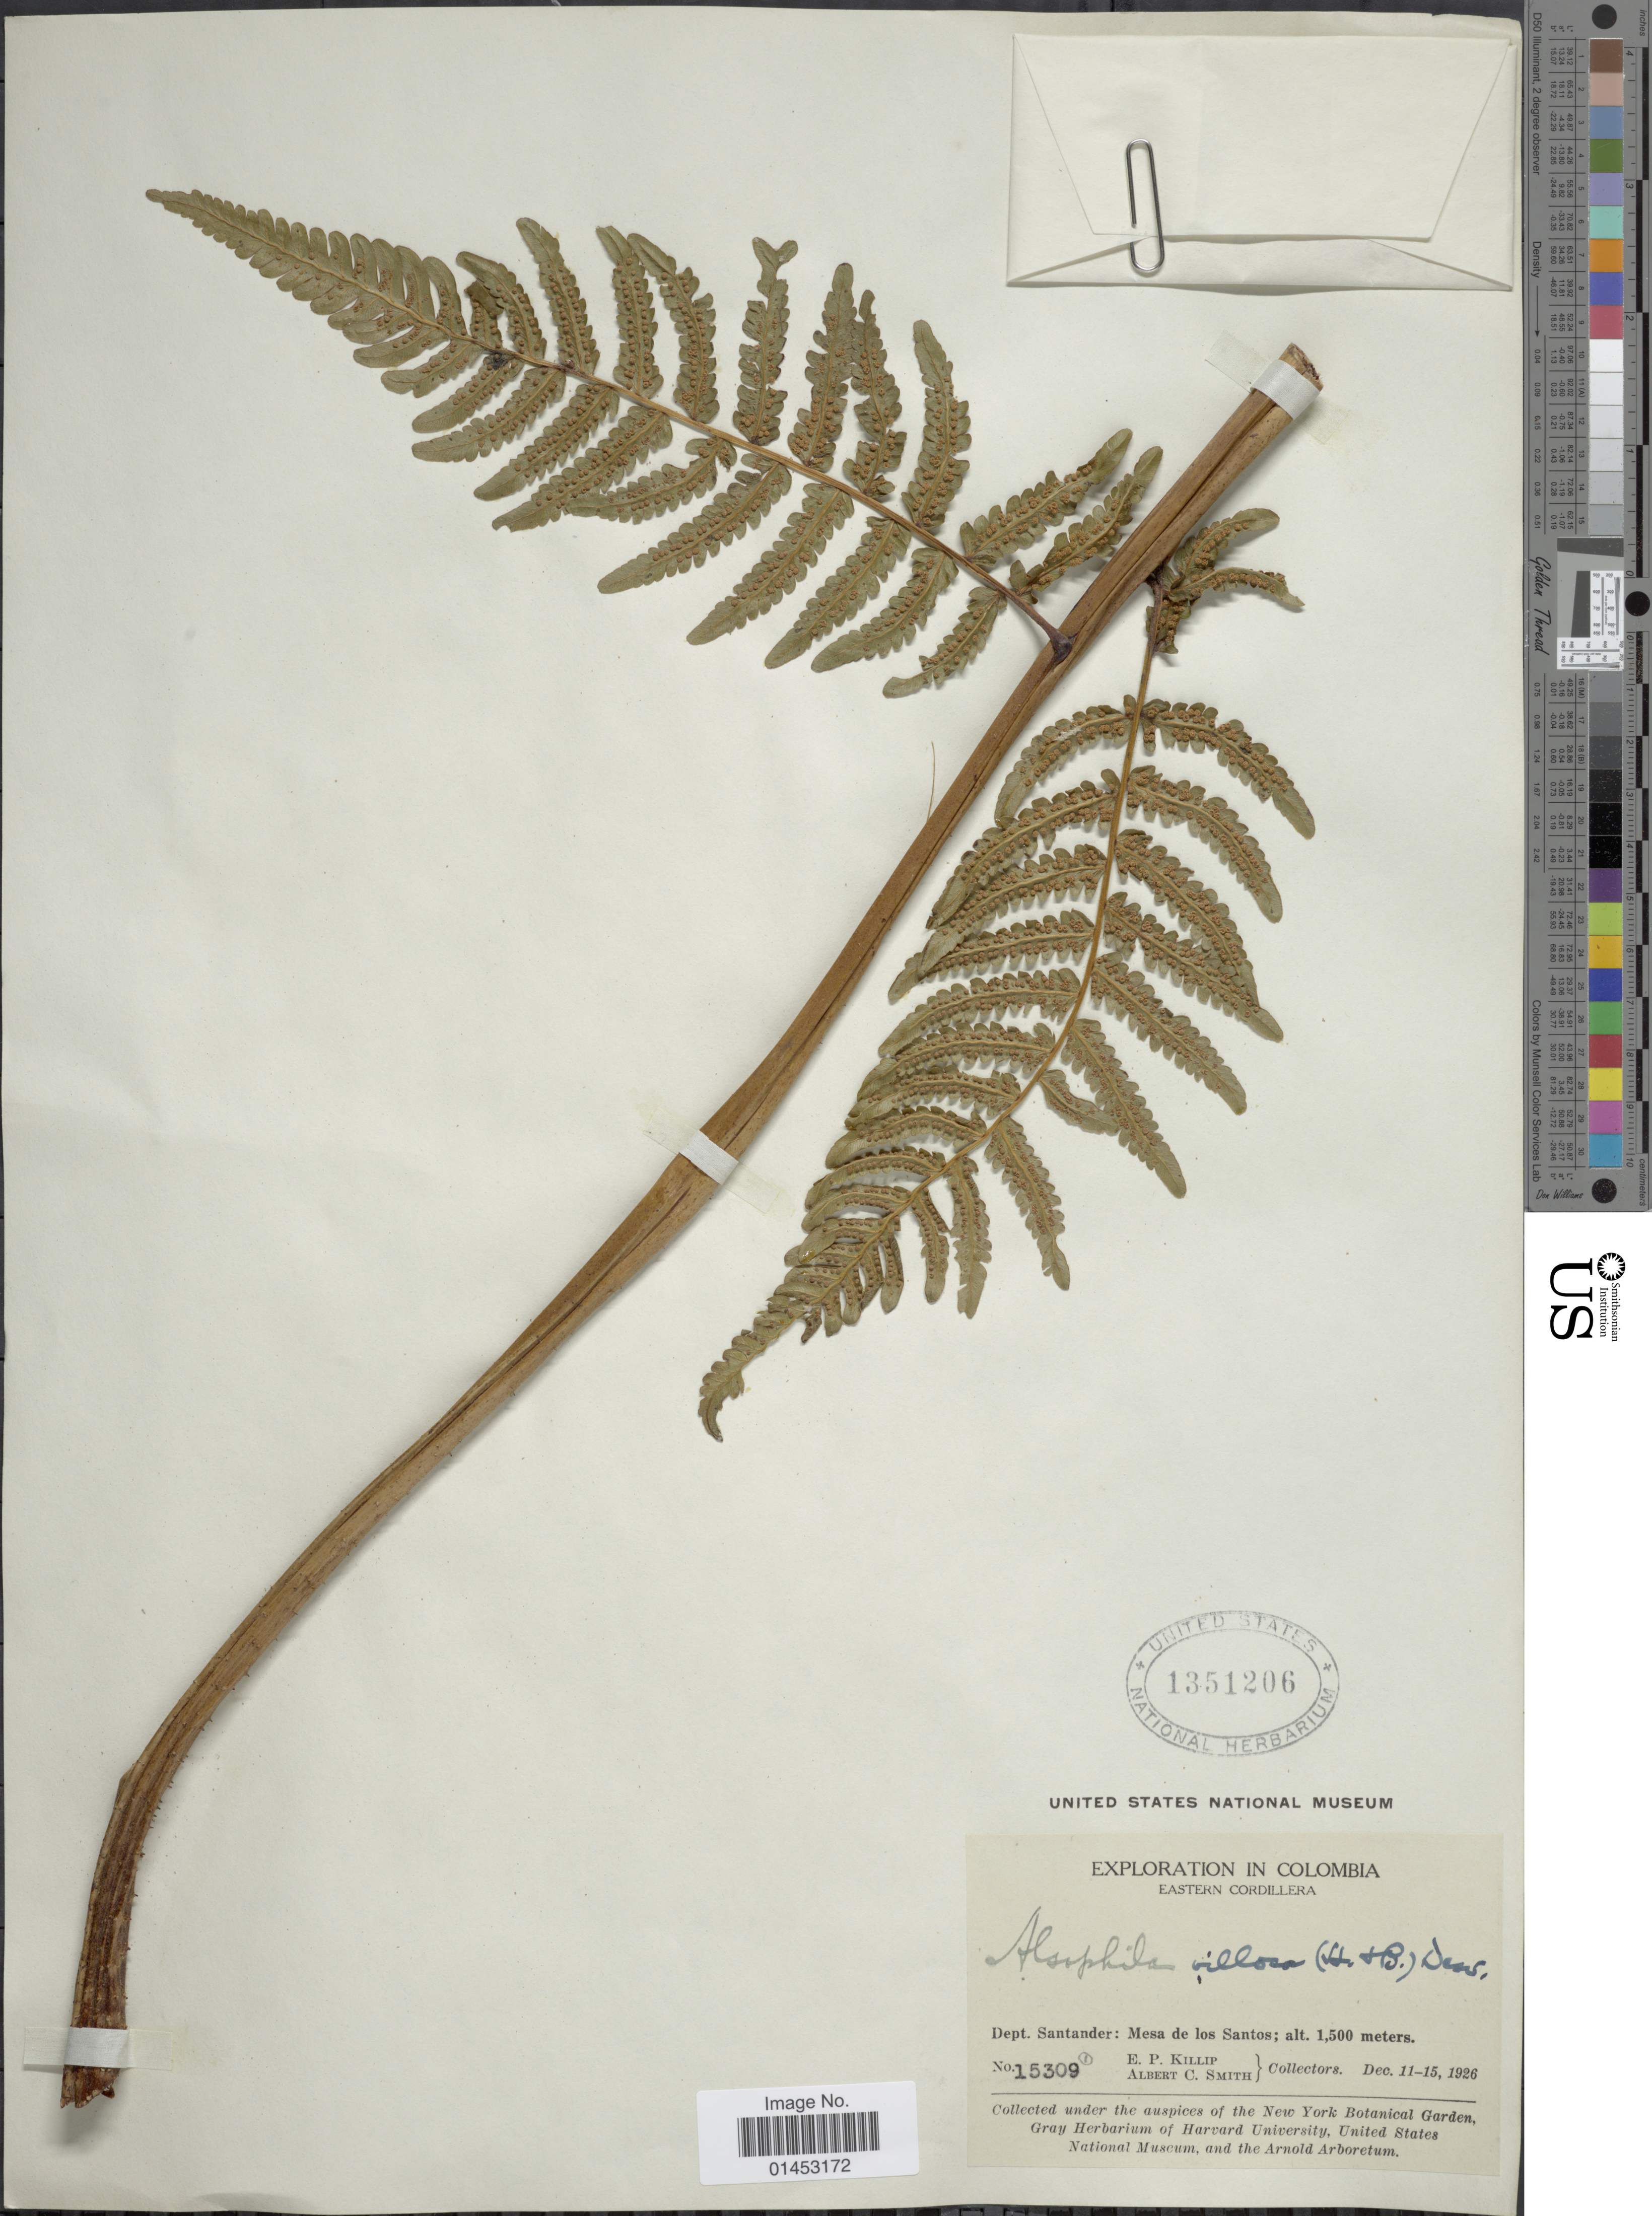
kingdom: Plantae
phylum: Tracheophyta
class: Polypodiopsida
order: Cyatheales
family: Cyatheaceae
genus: Cyathea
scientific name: Cyathea villosa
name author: Humb. & Bonpl. ex Willd.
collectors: E. P. Killip & A. C. Smith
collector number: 15309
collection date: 1926-12-11/1926-12-15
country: Colombia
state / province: Santander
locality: Eastern Cordillera, Dept. Santander: Mesa de los Santos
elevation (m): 1500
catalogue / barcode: US 1351206